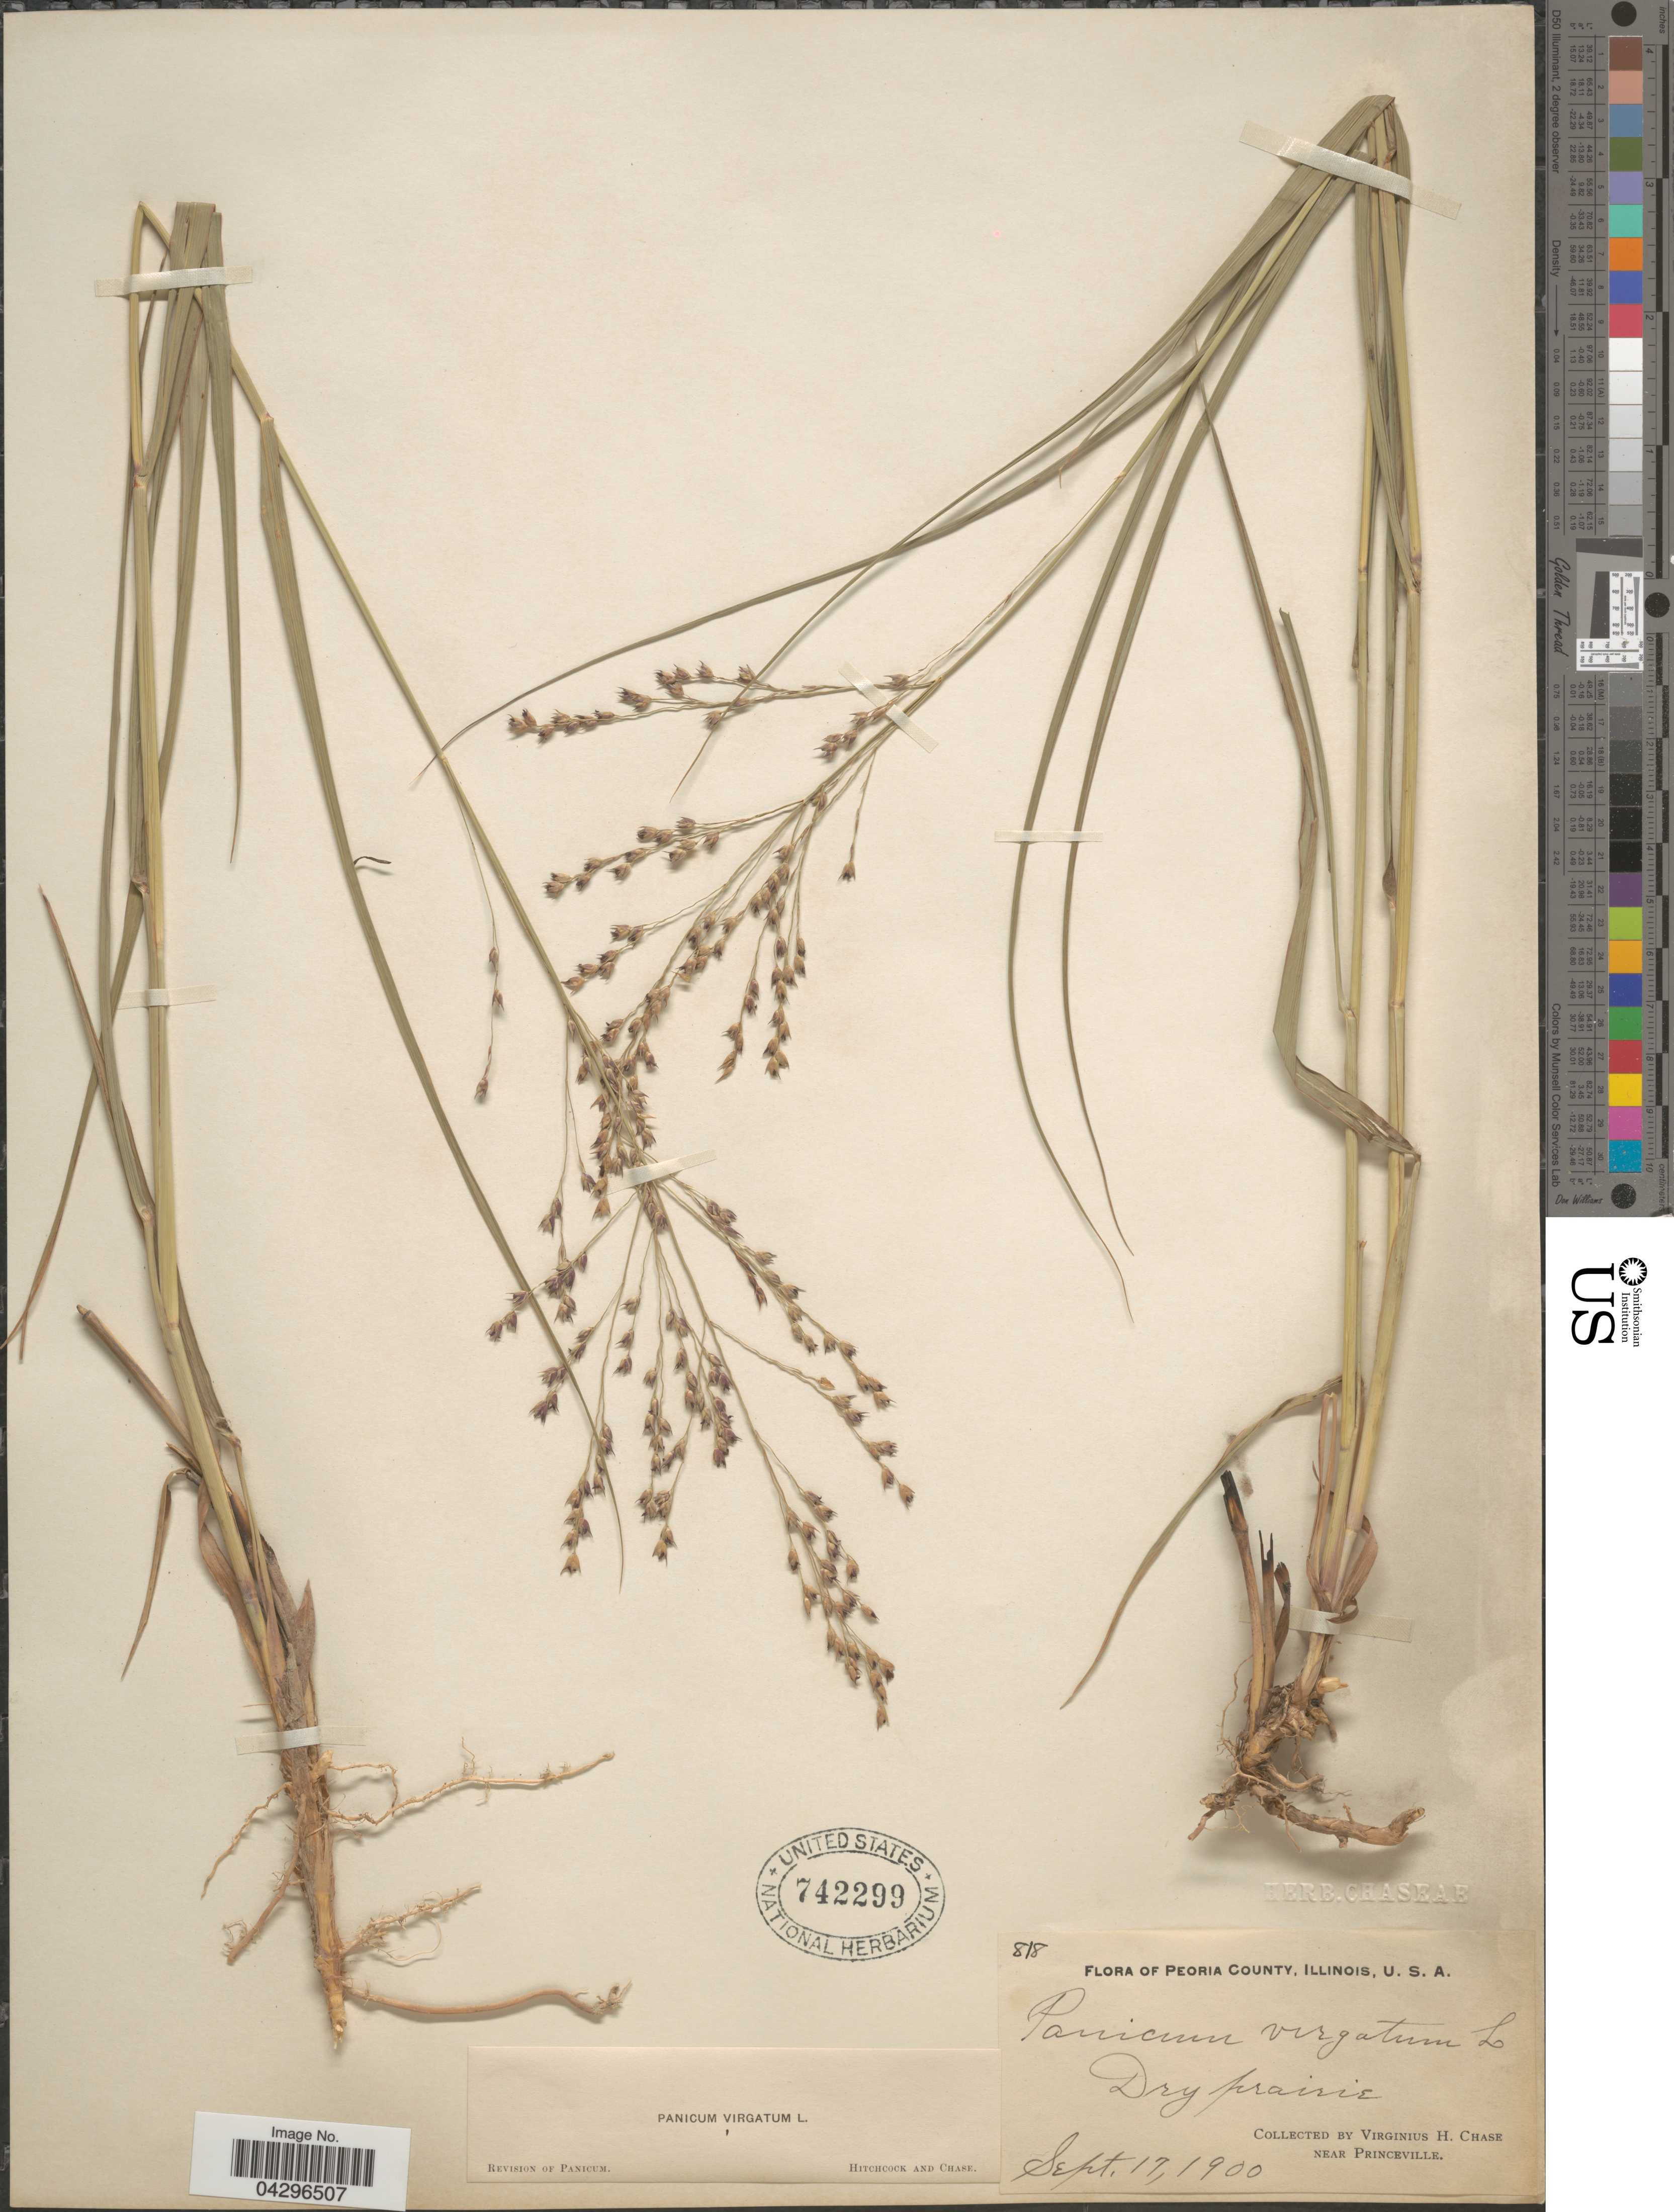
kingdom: Plantae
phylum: Tracheophyta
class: Liliopsida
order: Poales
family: Poaceae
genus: Panicum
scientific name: Panicum virgatum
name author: L.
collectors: V. H. Chase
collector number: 818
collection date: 1900-09-17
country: United States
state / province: Illinois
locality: Peoria County. Dry prairie. Near Princeville.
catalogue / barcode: US 742299